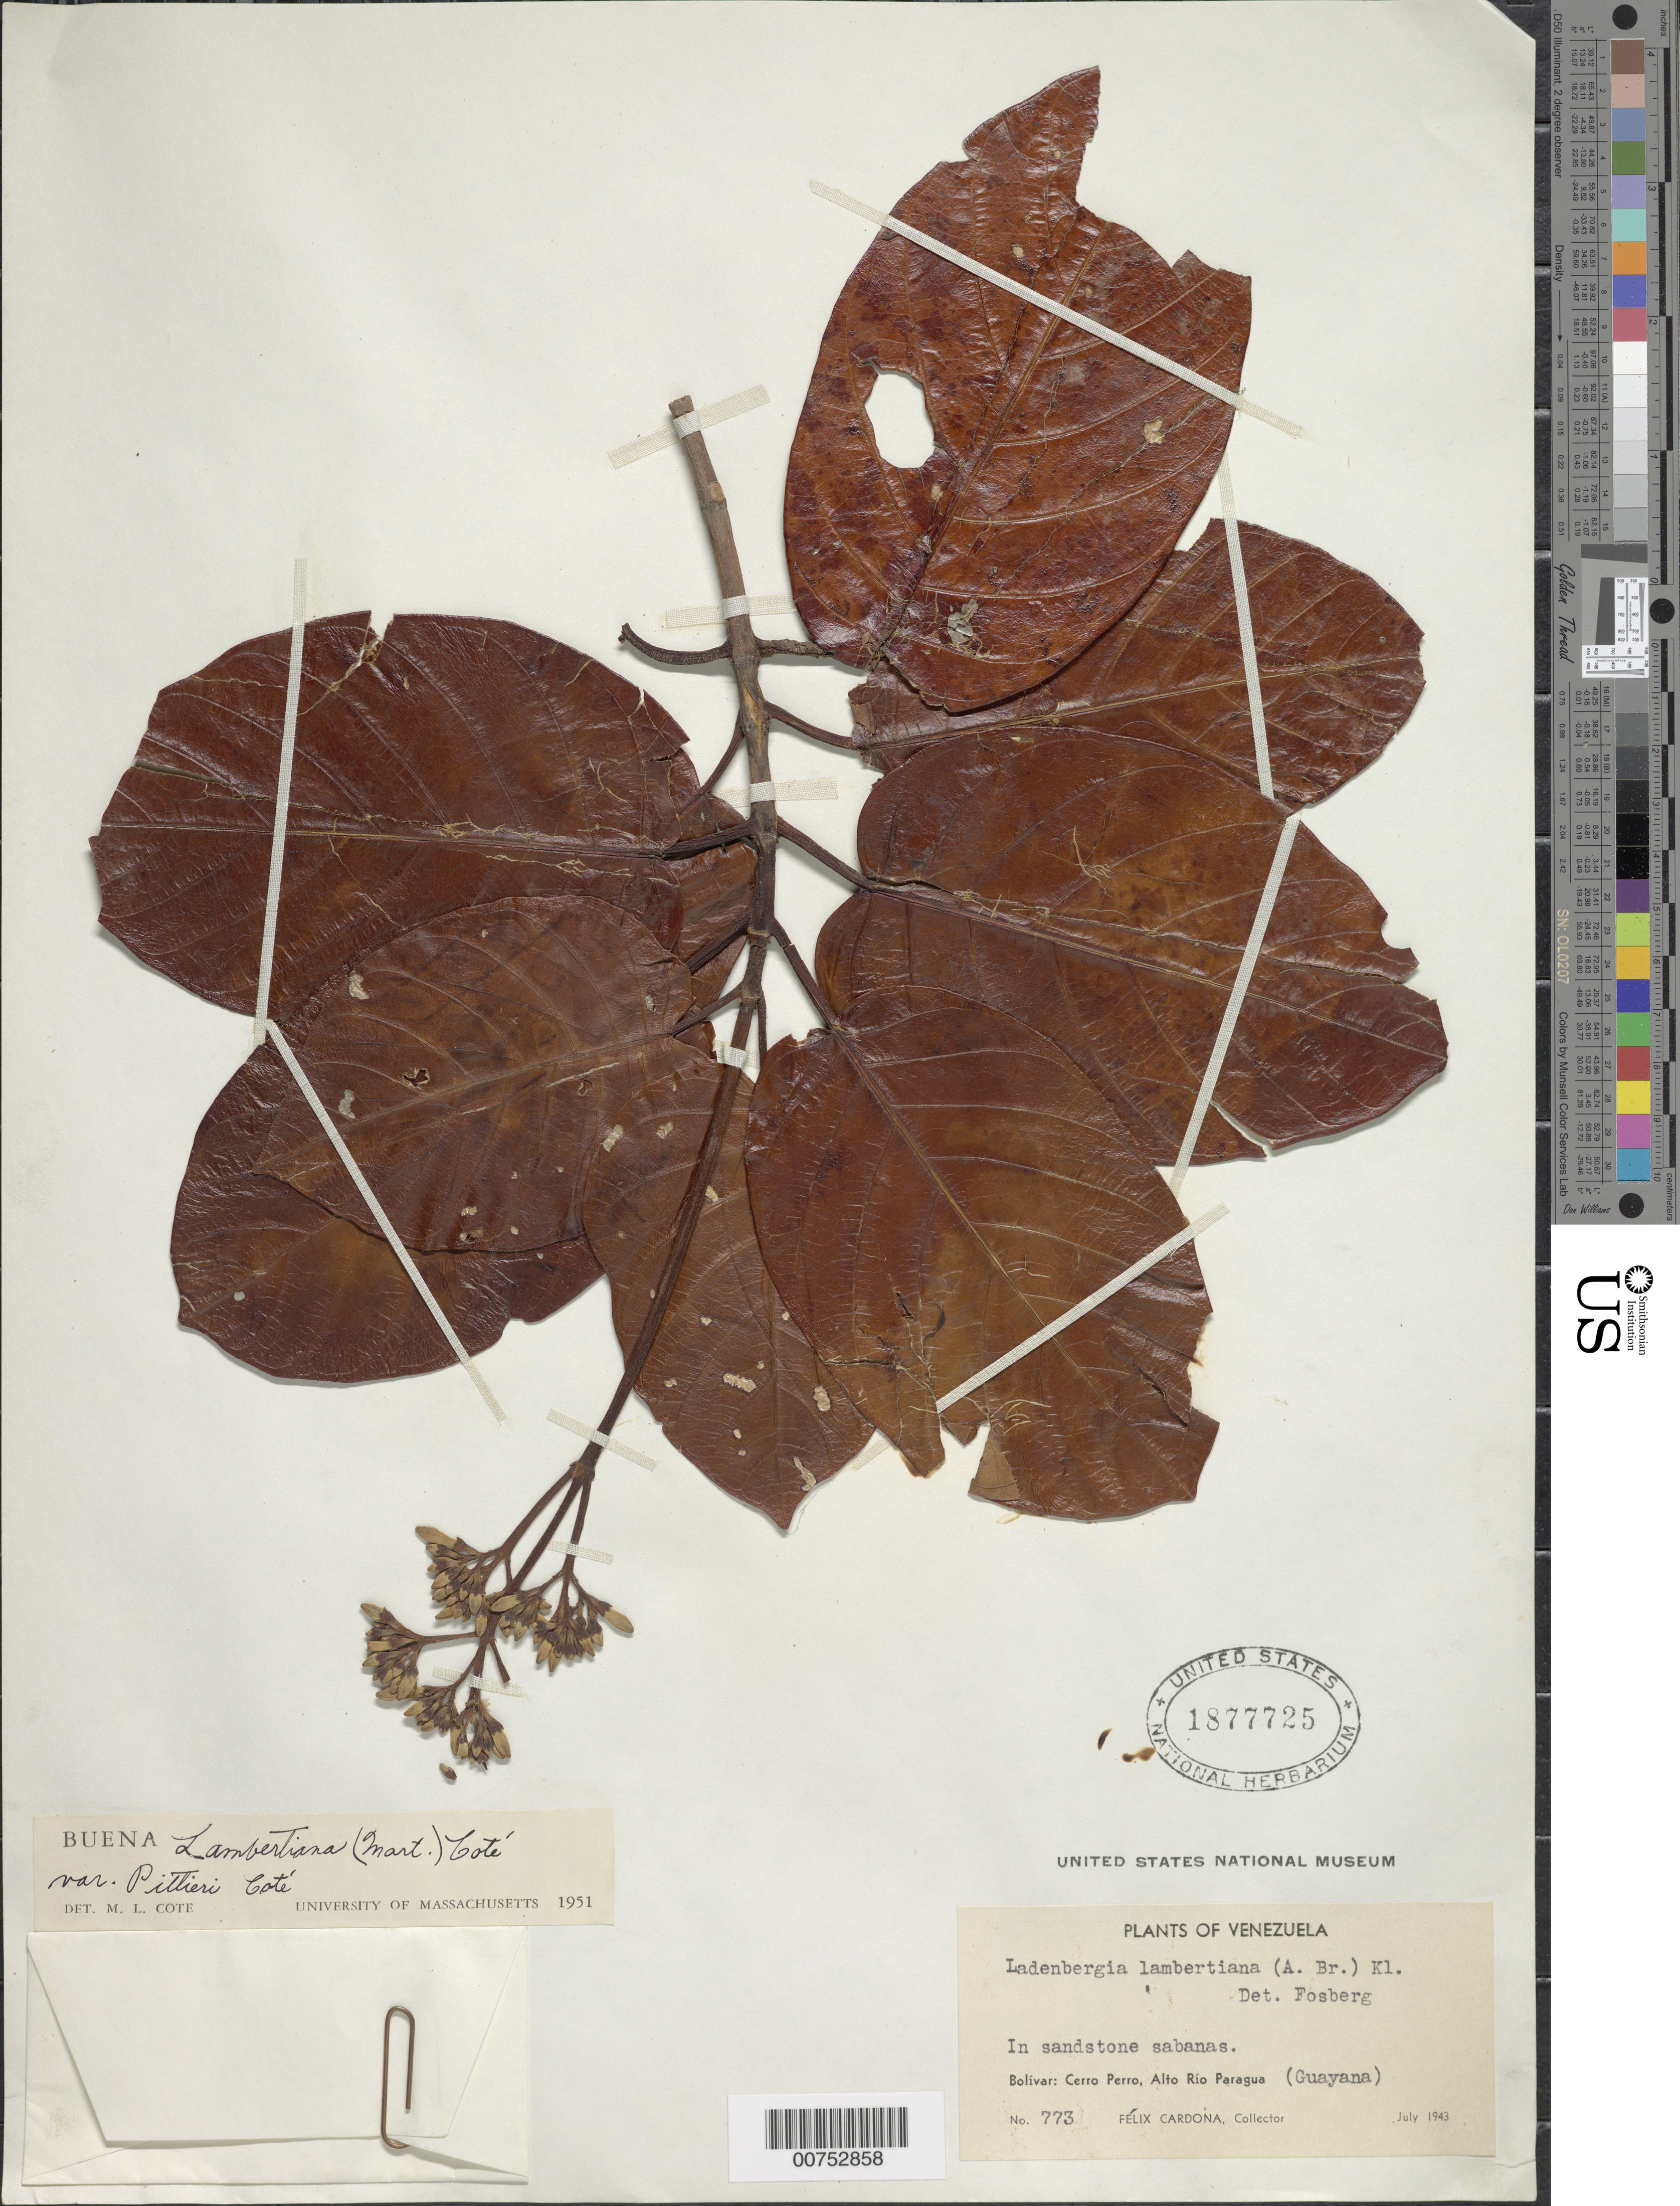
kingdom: Plantae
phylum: Tracheophyta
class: Magnoliopsida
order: Gentianales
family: Rubiaceae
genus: Ladenbergia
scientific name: Ladenbergia lambertiana var. pittieri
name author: (A. Braun ex Mart.) Klotzsch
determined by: Cote, M. L.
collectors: F. Cardona Puig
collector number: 773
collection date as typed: Jul-43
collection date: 1943-07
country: Venezuela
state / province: Bolívar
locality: Alto Río Paragua, Cerro Perro (Guayana)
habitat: Sandstone savanna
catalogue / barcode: US 1877725